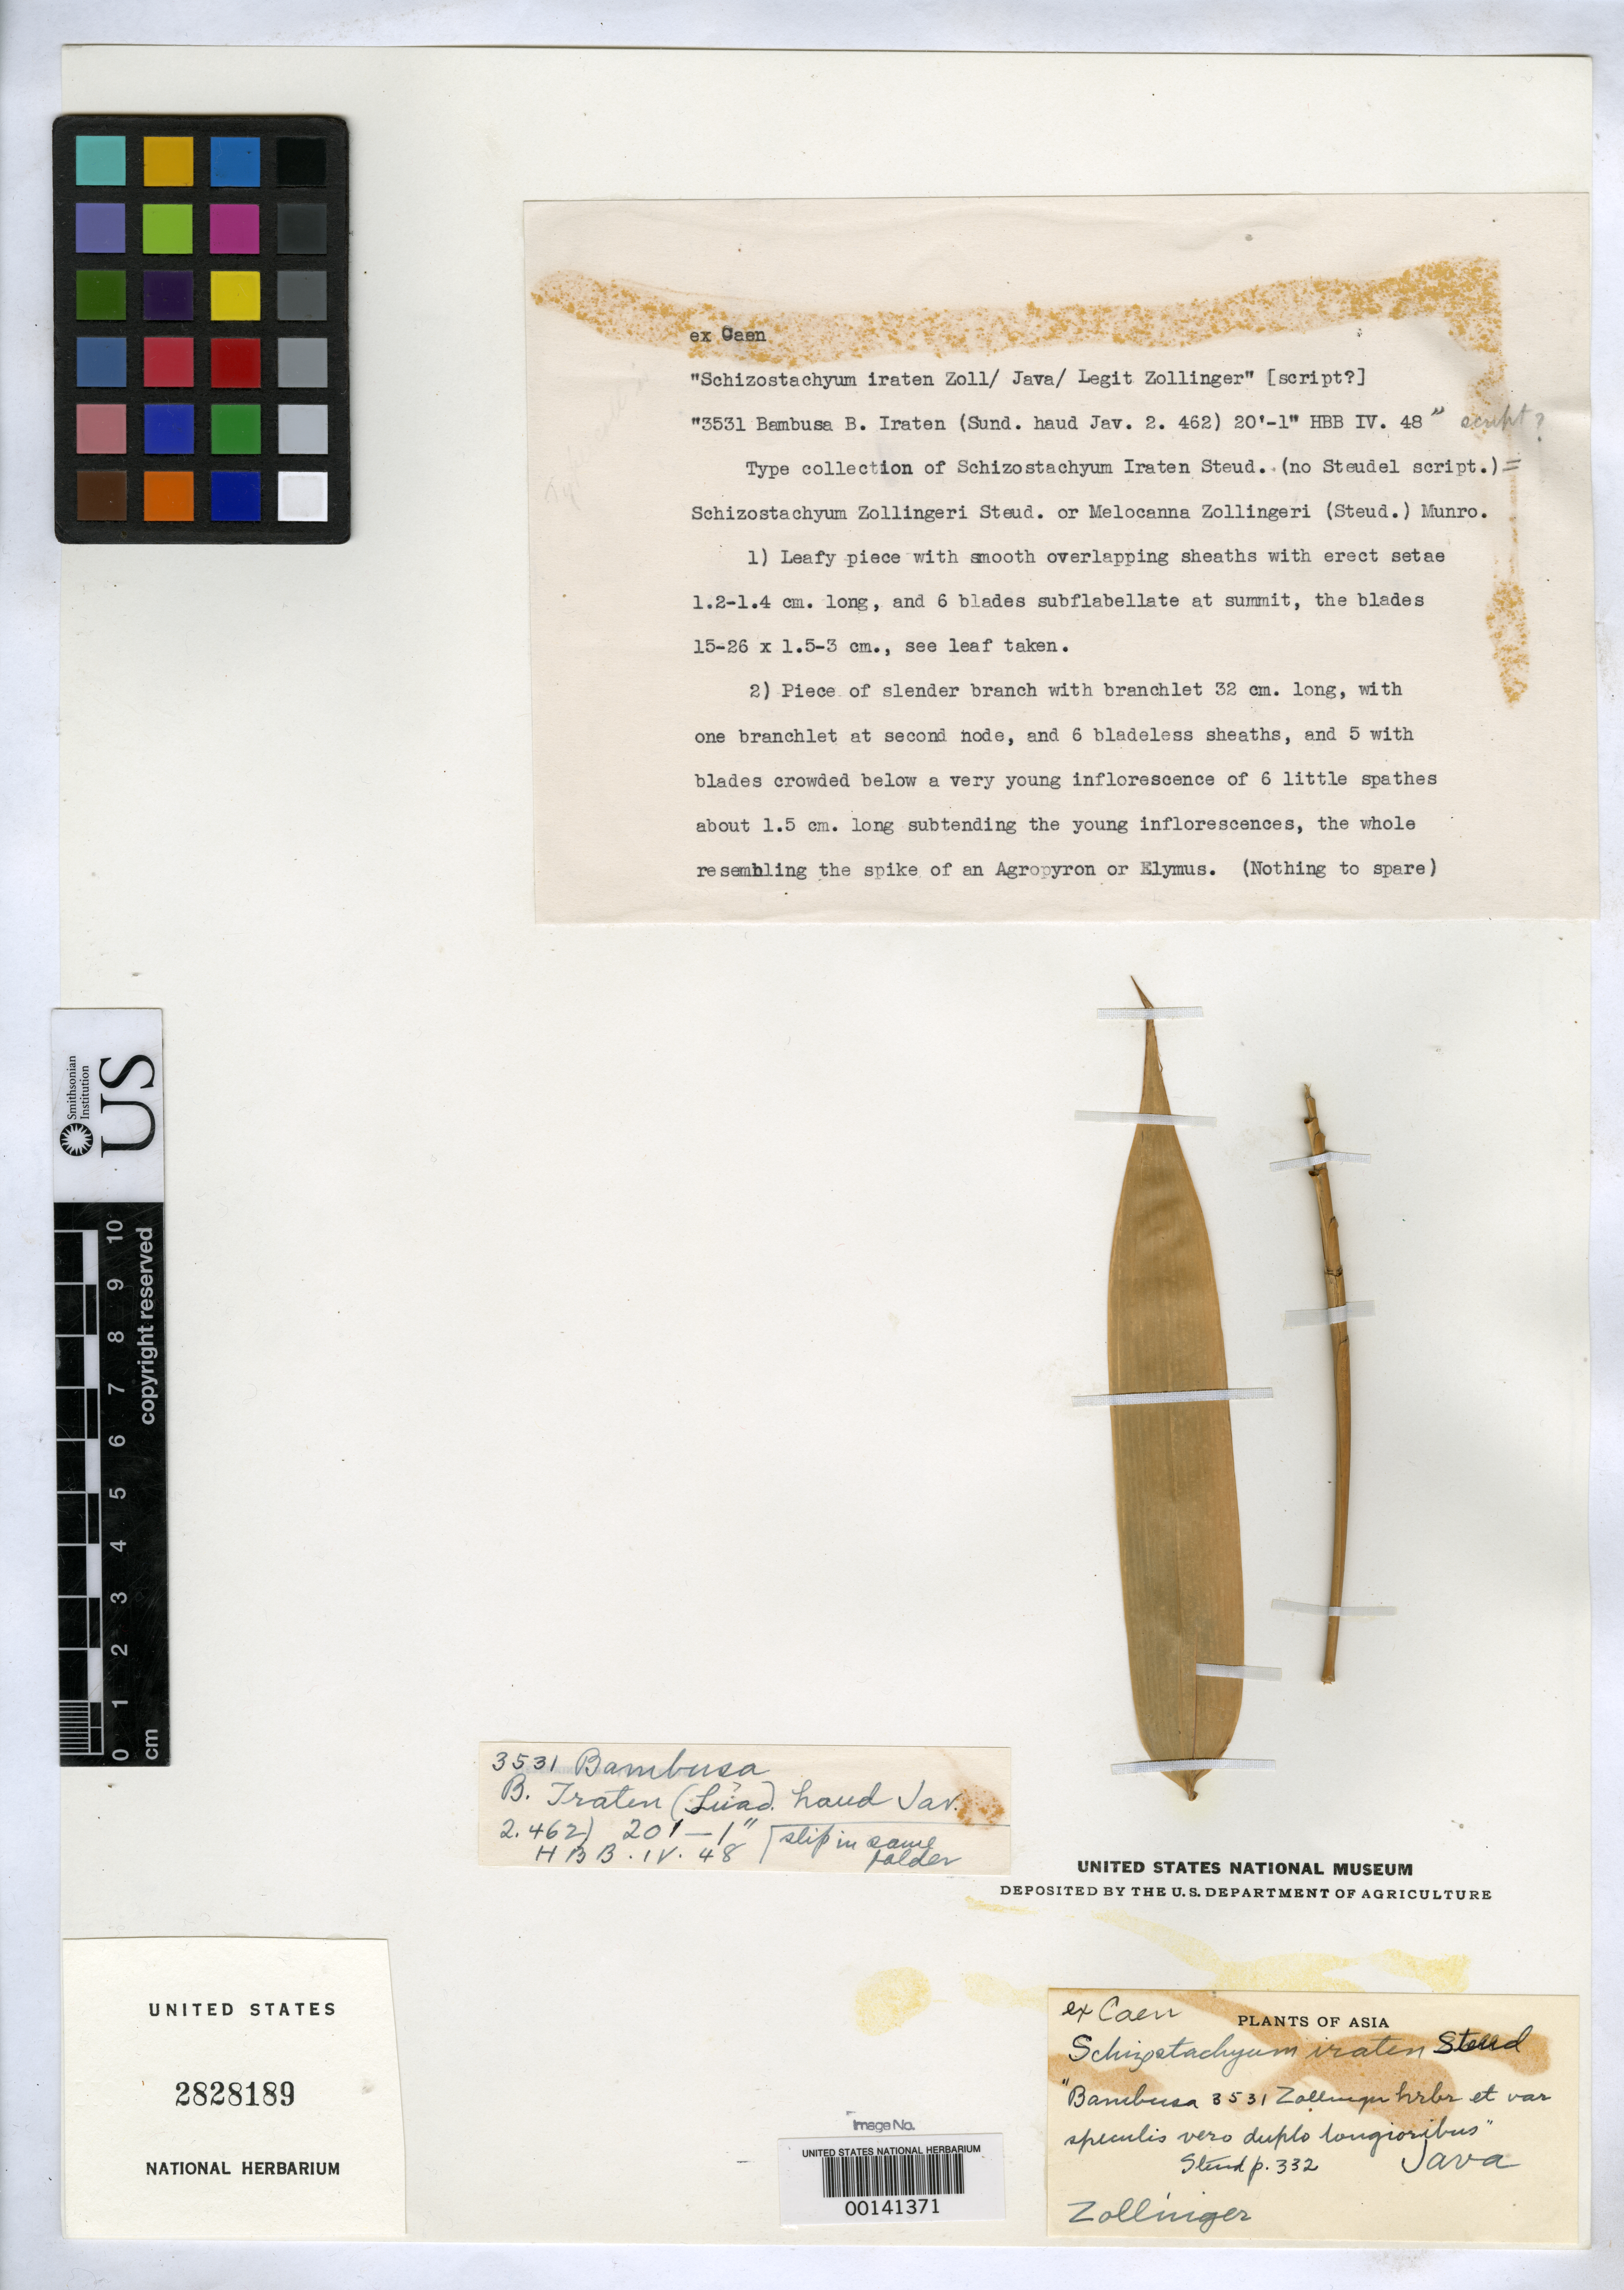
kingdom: Plantae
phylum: Tracheophyta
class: Liliopsida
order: Poales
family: Poaceae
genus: Schizostachyum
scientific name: Schizostachyum iraten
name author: Steud.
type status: Type Material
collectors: H. Zollinger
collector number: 3531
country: Indonesia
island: Java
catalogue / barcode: US 2828189